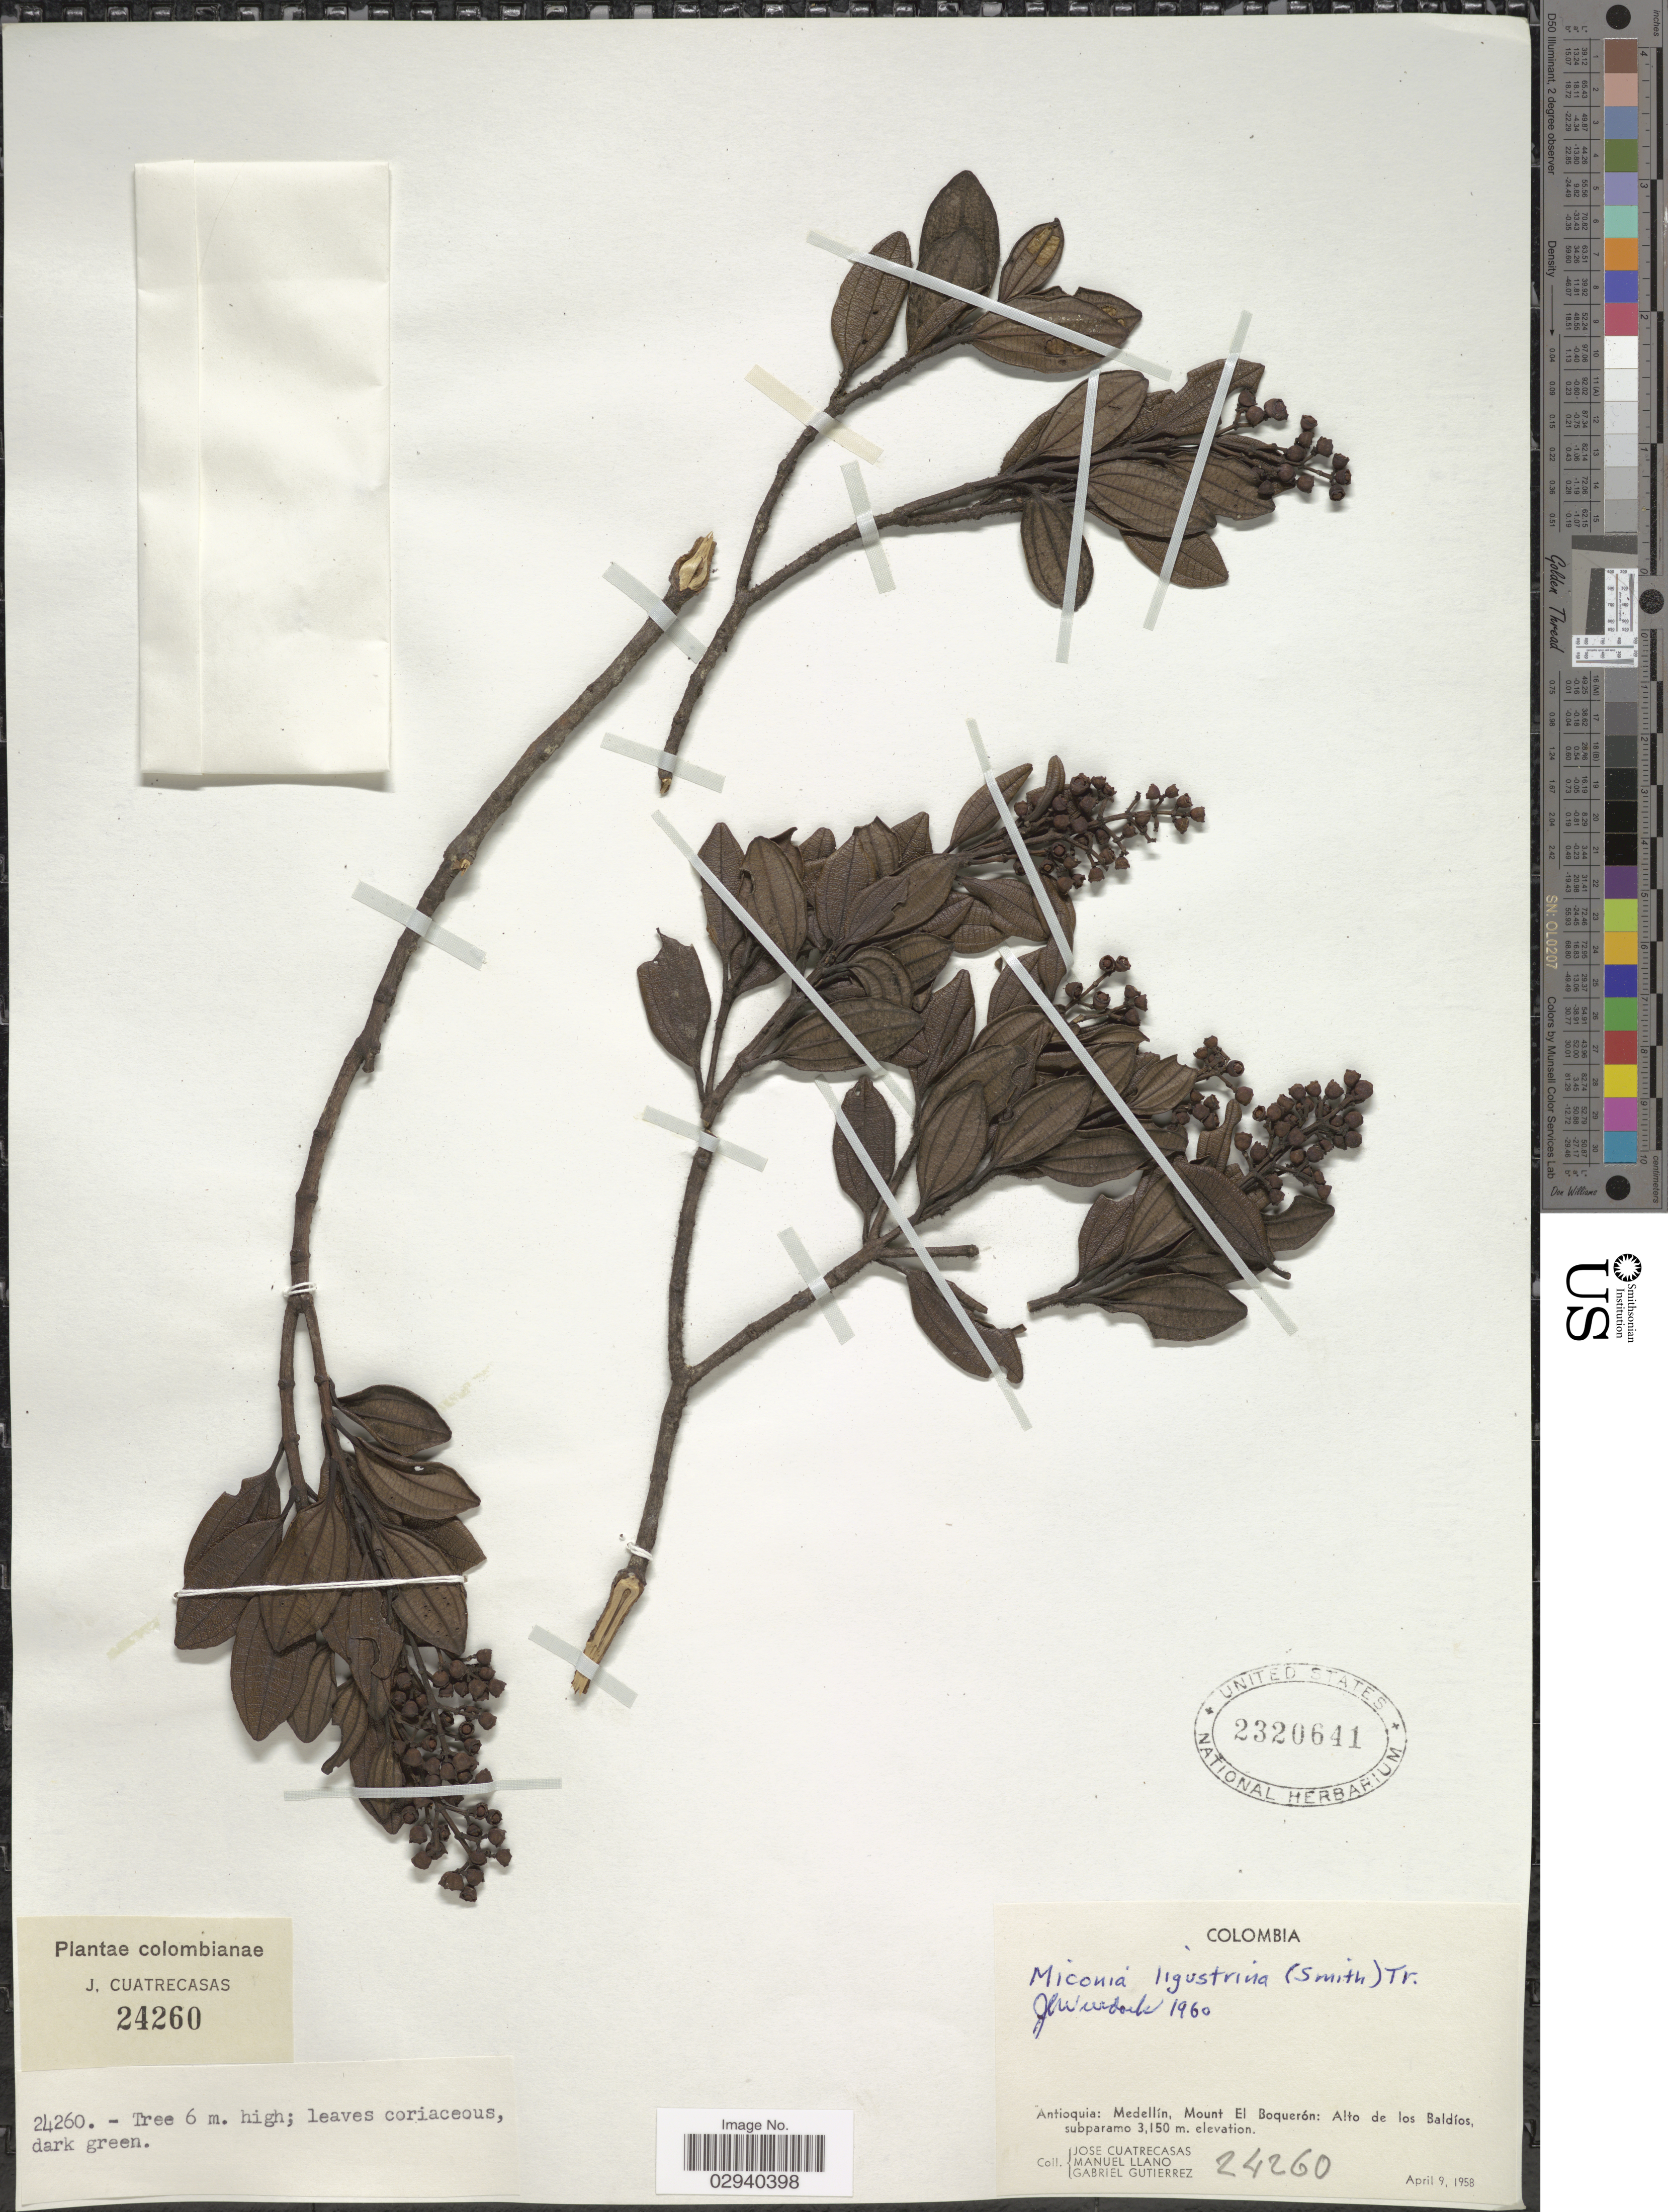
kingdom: Plantae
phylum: Tracheophyta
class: Magnoliopsida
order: Myrtales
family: Melastomataceae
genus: Miconia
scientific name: Miconia ligustrina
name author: (Sw.) Triana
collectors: J. Cuatrecasas, M. Llano & G. Gutierrez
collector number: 24260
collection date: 1958-04-09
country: Colombia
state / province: Antioquia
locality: Medellín, Mount El Boquerón: Alto de los Baldíos.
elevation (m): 3150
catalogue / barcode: US 2320641